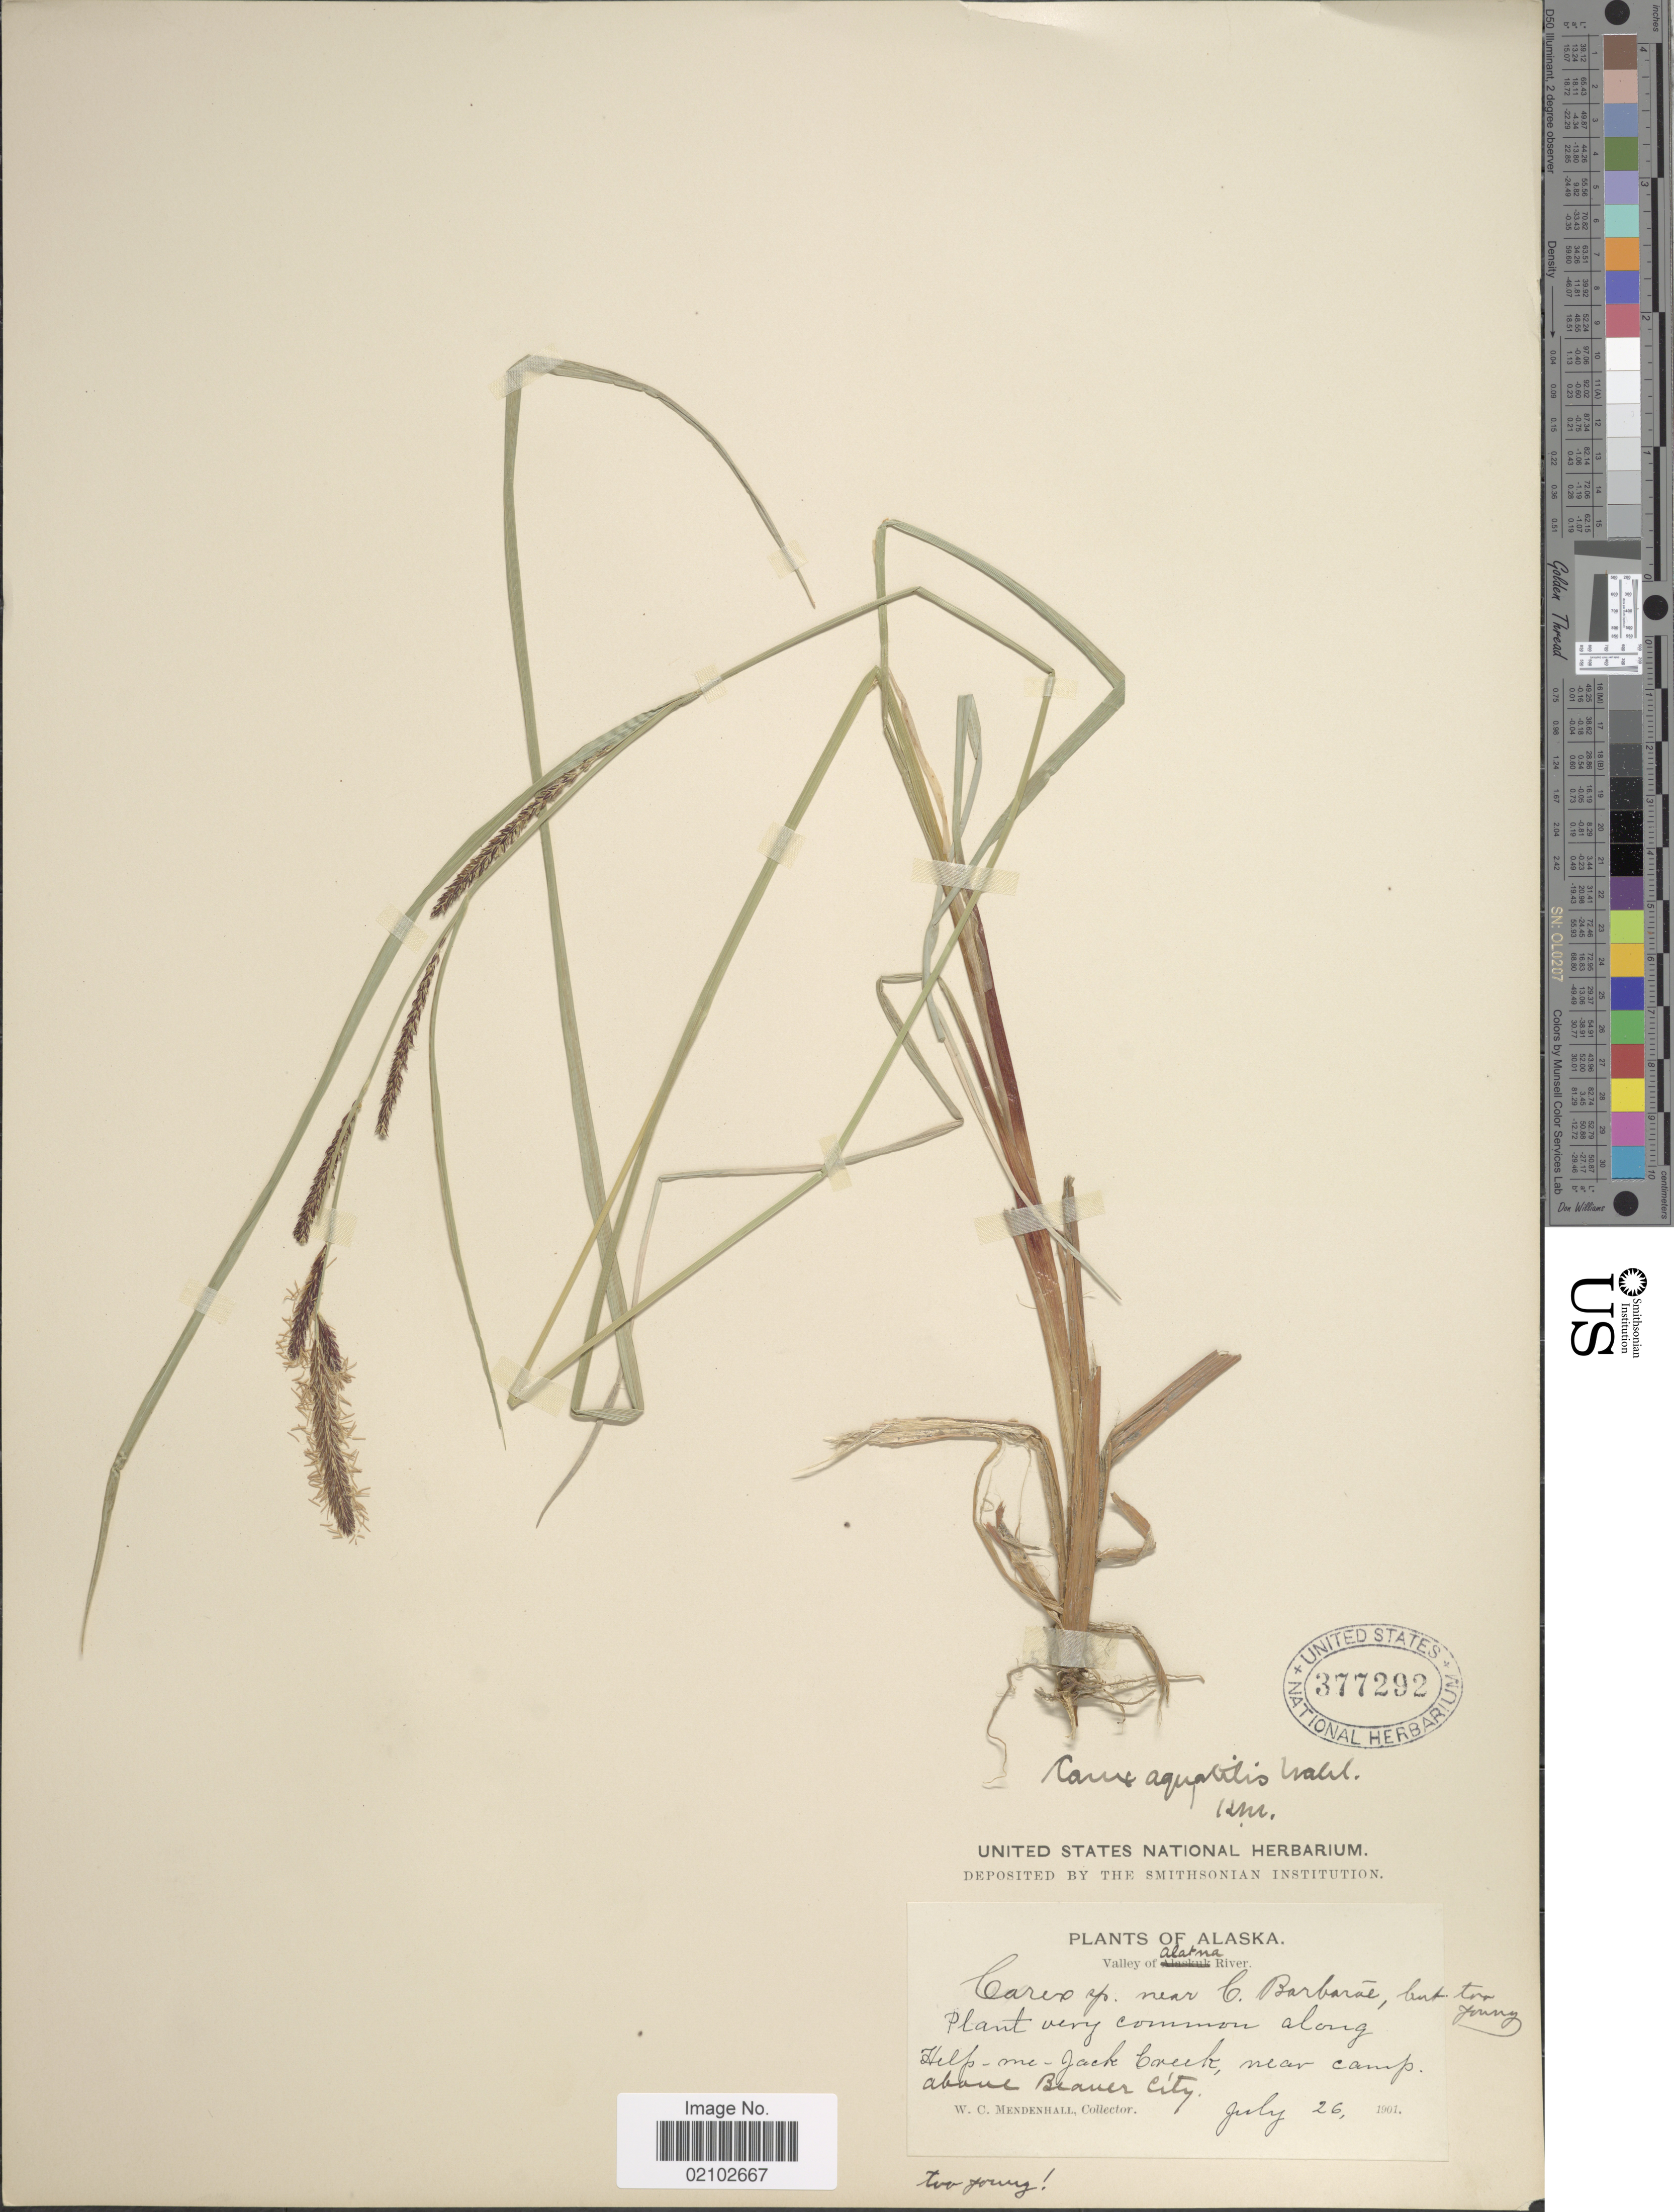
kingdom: Plantae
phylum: Tracheophyta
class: Liliopsida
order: Poales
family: Cyperaceae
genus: Carex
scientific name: Carex aquatilis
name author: Wahlenb.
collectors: W. Mendenhall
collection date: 1901-07-26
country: United States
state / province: Alaska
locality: Valley of Alatna River, along Help-me-Jack Creek, near camp, above Beaver City.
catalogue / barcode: US 377292